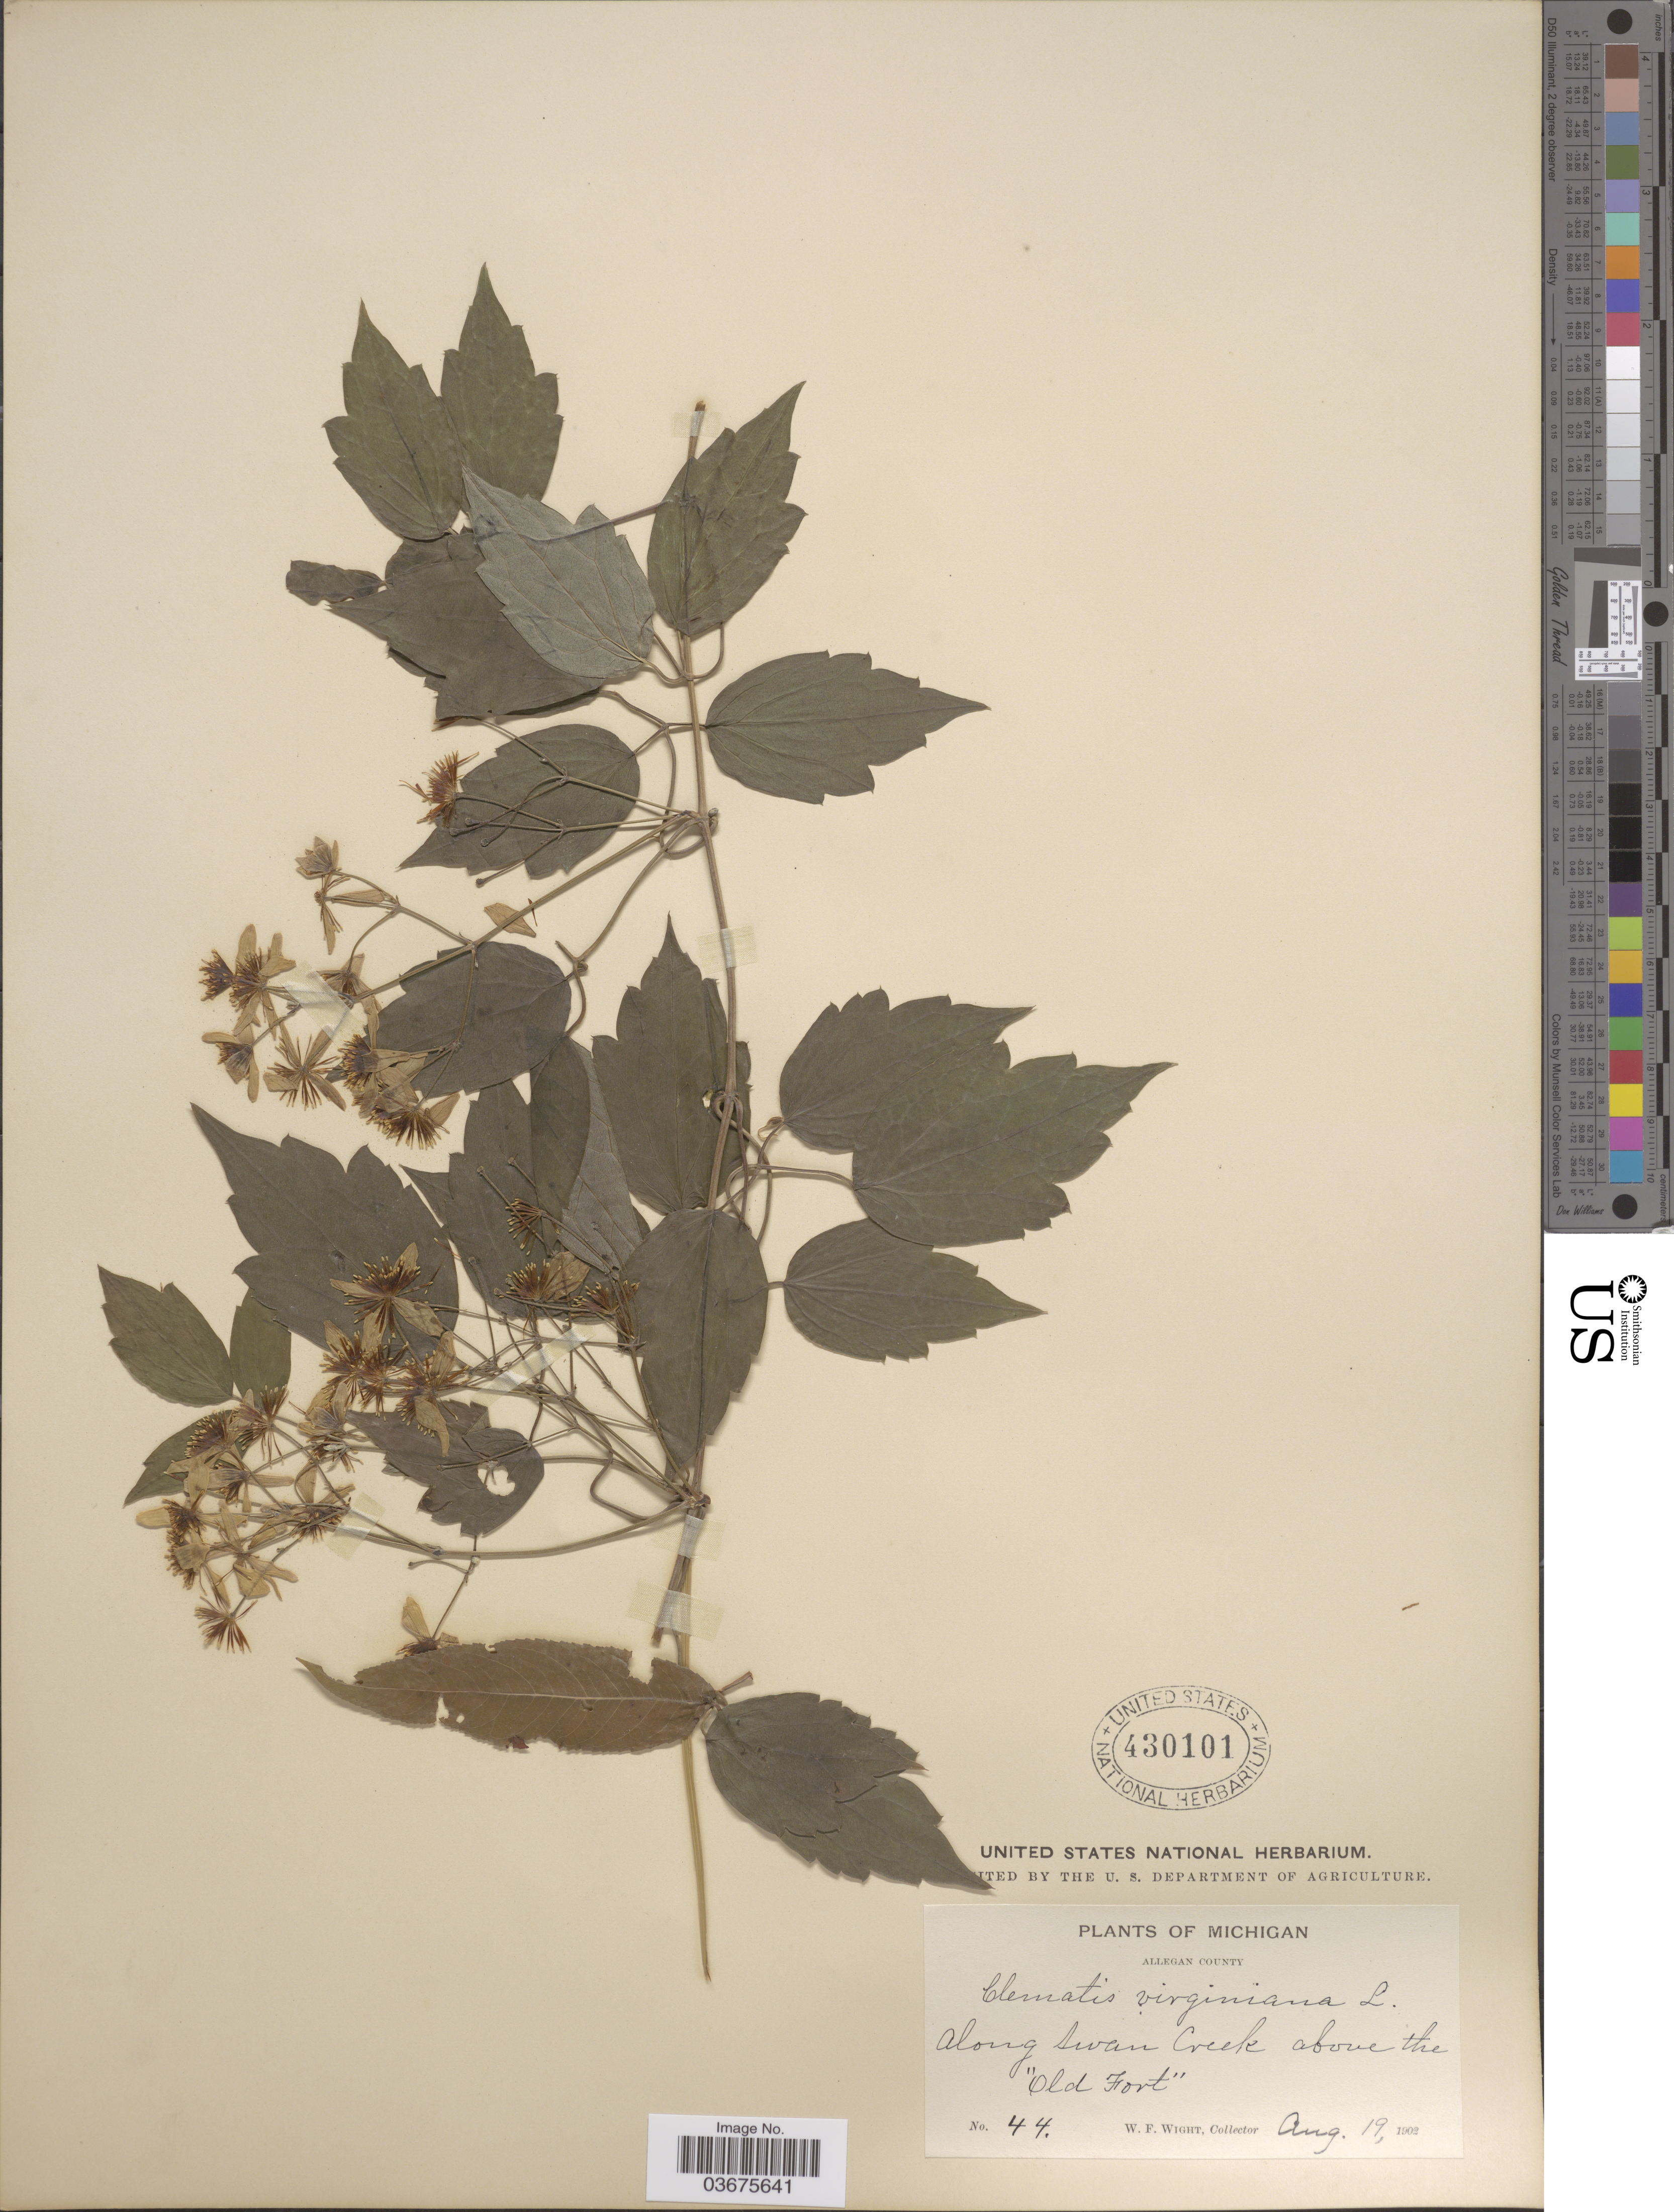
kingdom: Plantae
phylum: Tracheophyta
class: Magnoliopsida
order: Ranunculales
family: Ranunculaceae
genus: Clematis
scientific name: Clematis virginiana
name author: L.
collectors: W. Wight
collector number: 44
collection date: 1902-08-19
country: United States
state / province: Michigan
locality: Allegan County. Along Swan Creek above the "Old Fort".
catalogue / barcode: US 430101